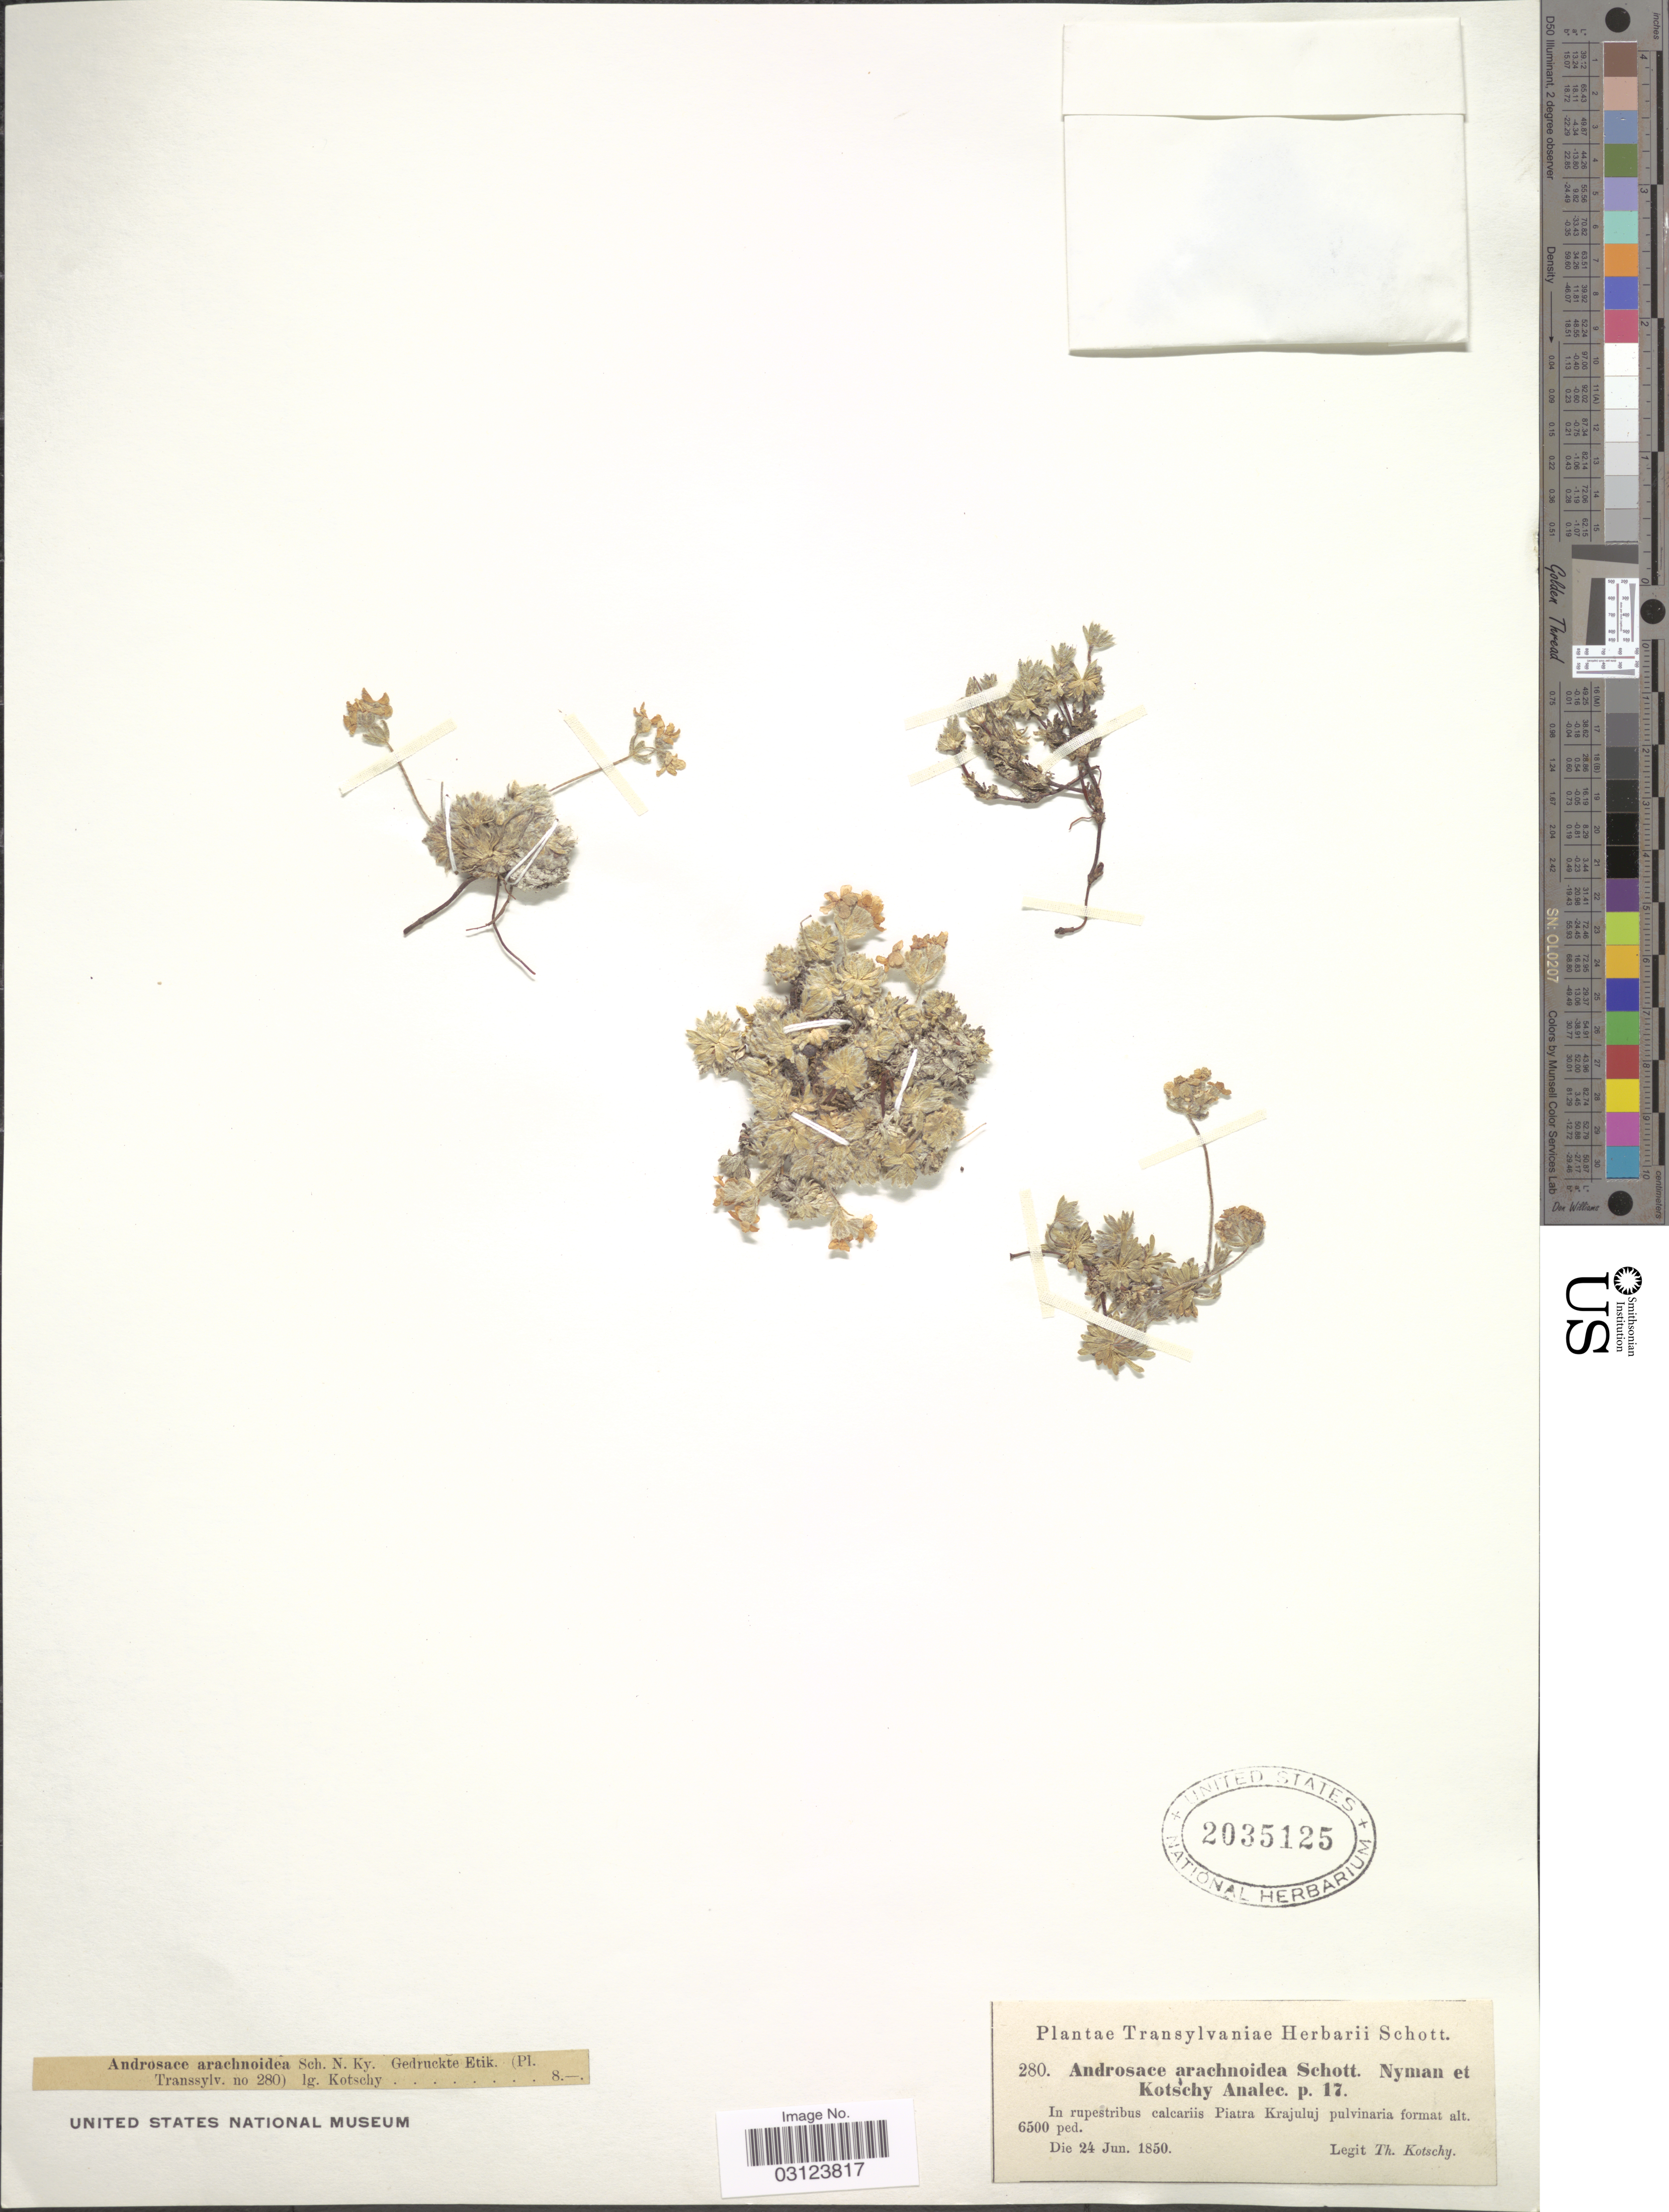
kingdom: Plantae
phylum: Tracheophyta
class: Magnoliopsida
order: Ericales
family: Primulaceae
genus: Androsace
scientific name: Androsace arachnoidea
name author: Schott et al.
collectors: K. G. Kotschy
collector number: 280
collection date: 1850-06-24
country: Romania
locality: Transylvaniae, In rupestribus calcariis Piatra Krajuluj pulvinaria format.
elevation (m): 1981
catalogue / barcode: US 2035125